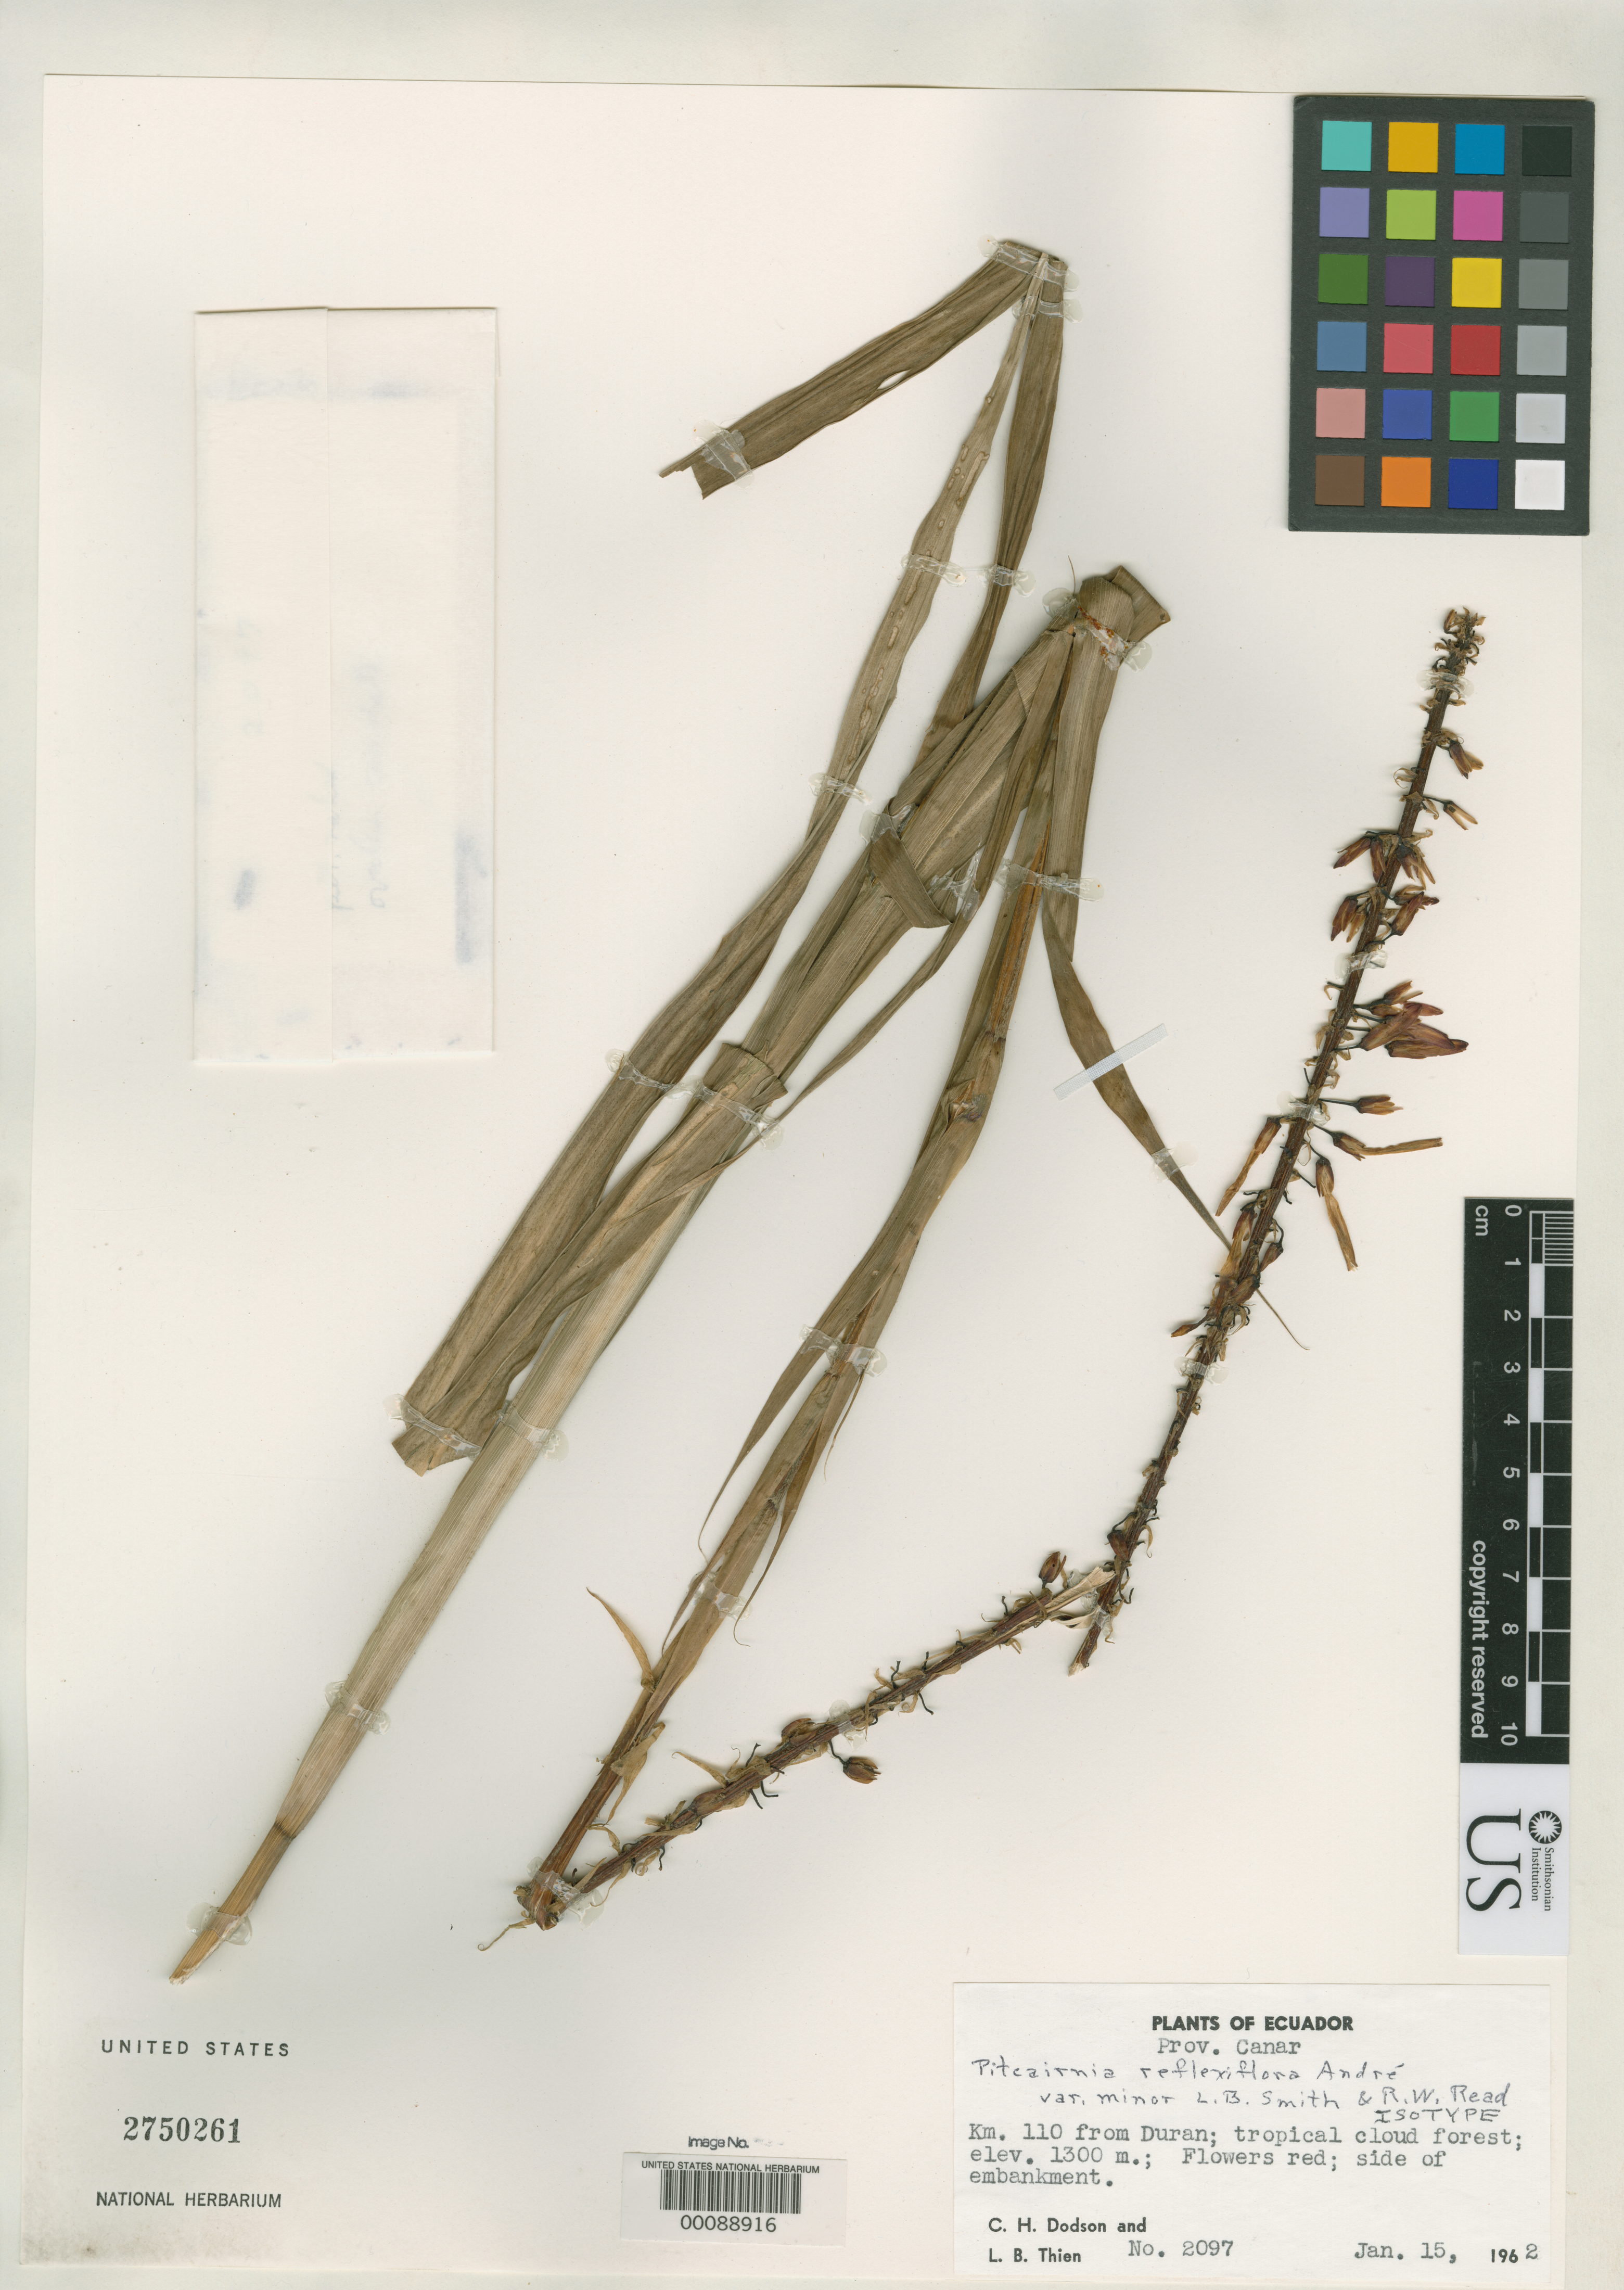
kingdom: Plantae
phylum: Tracheophyta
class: Liliopsida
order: Poales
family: Bromeliaceae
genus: Pitcairnia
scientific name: Pitcairnia reflexiflora var. minor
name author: L.B. Sm. & Read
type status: Isotype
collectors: C. H. Dodson & L. Thien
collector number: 2097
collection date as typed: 15 Jan 1962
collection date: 1962-01-15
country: Ecuador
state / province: Cañar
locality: Duran.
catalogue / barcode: US 2750261